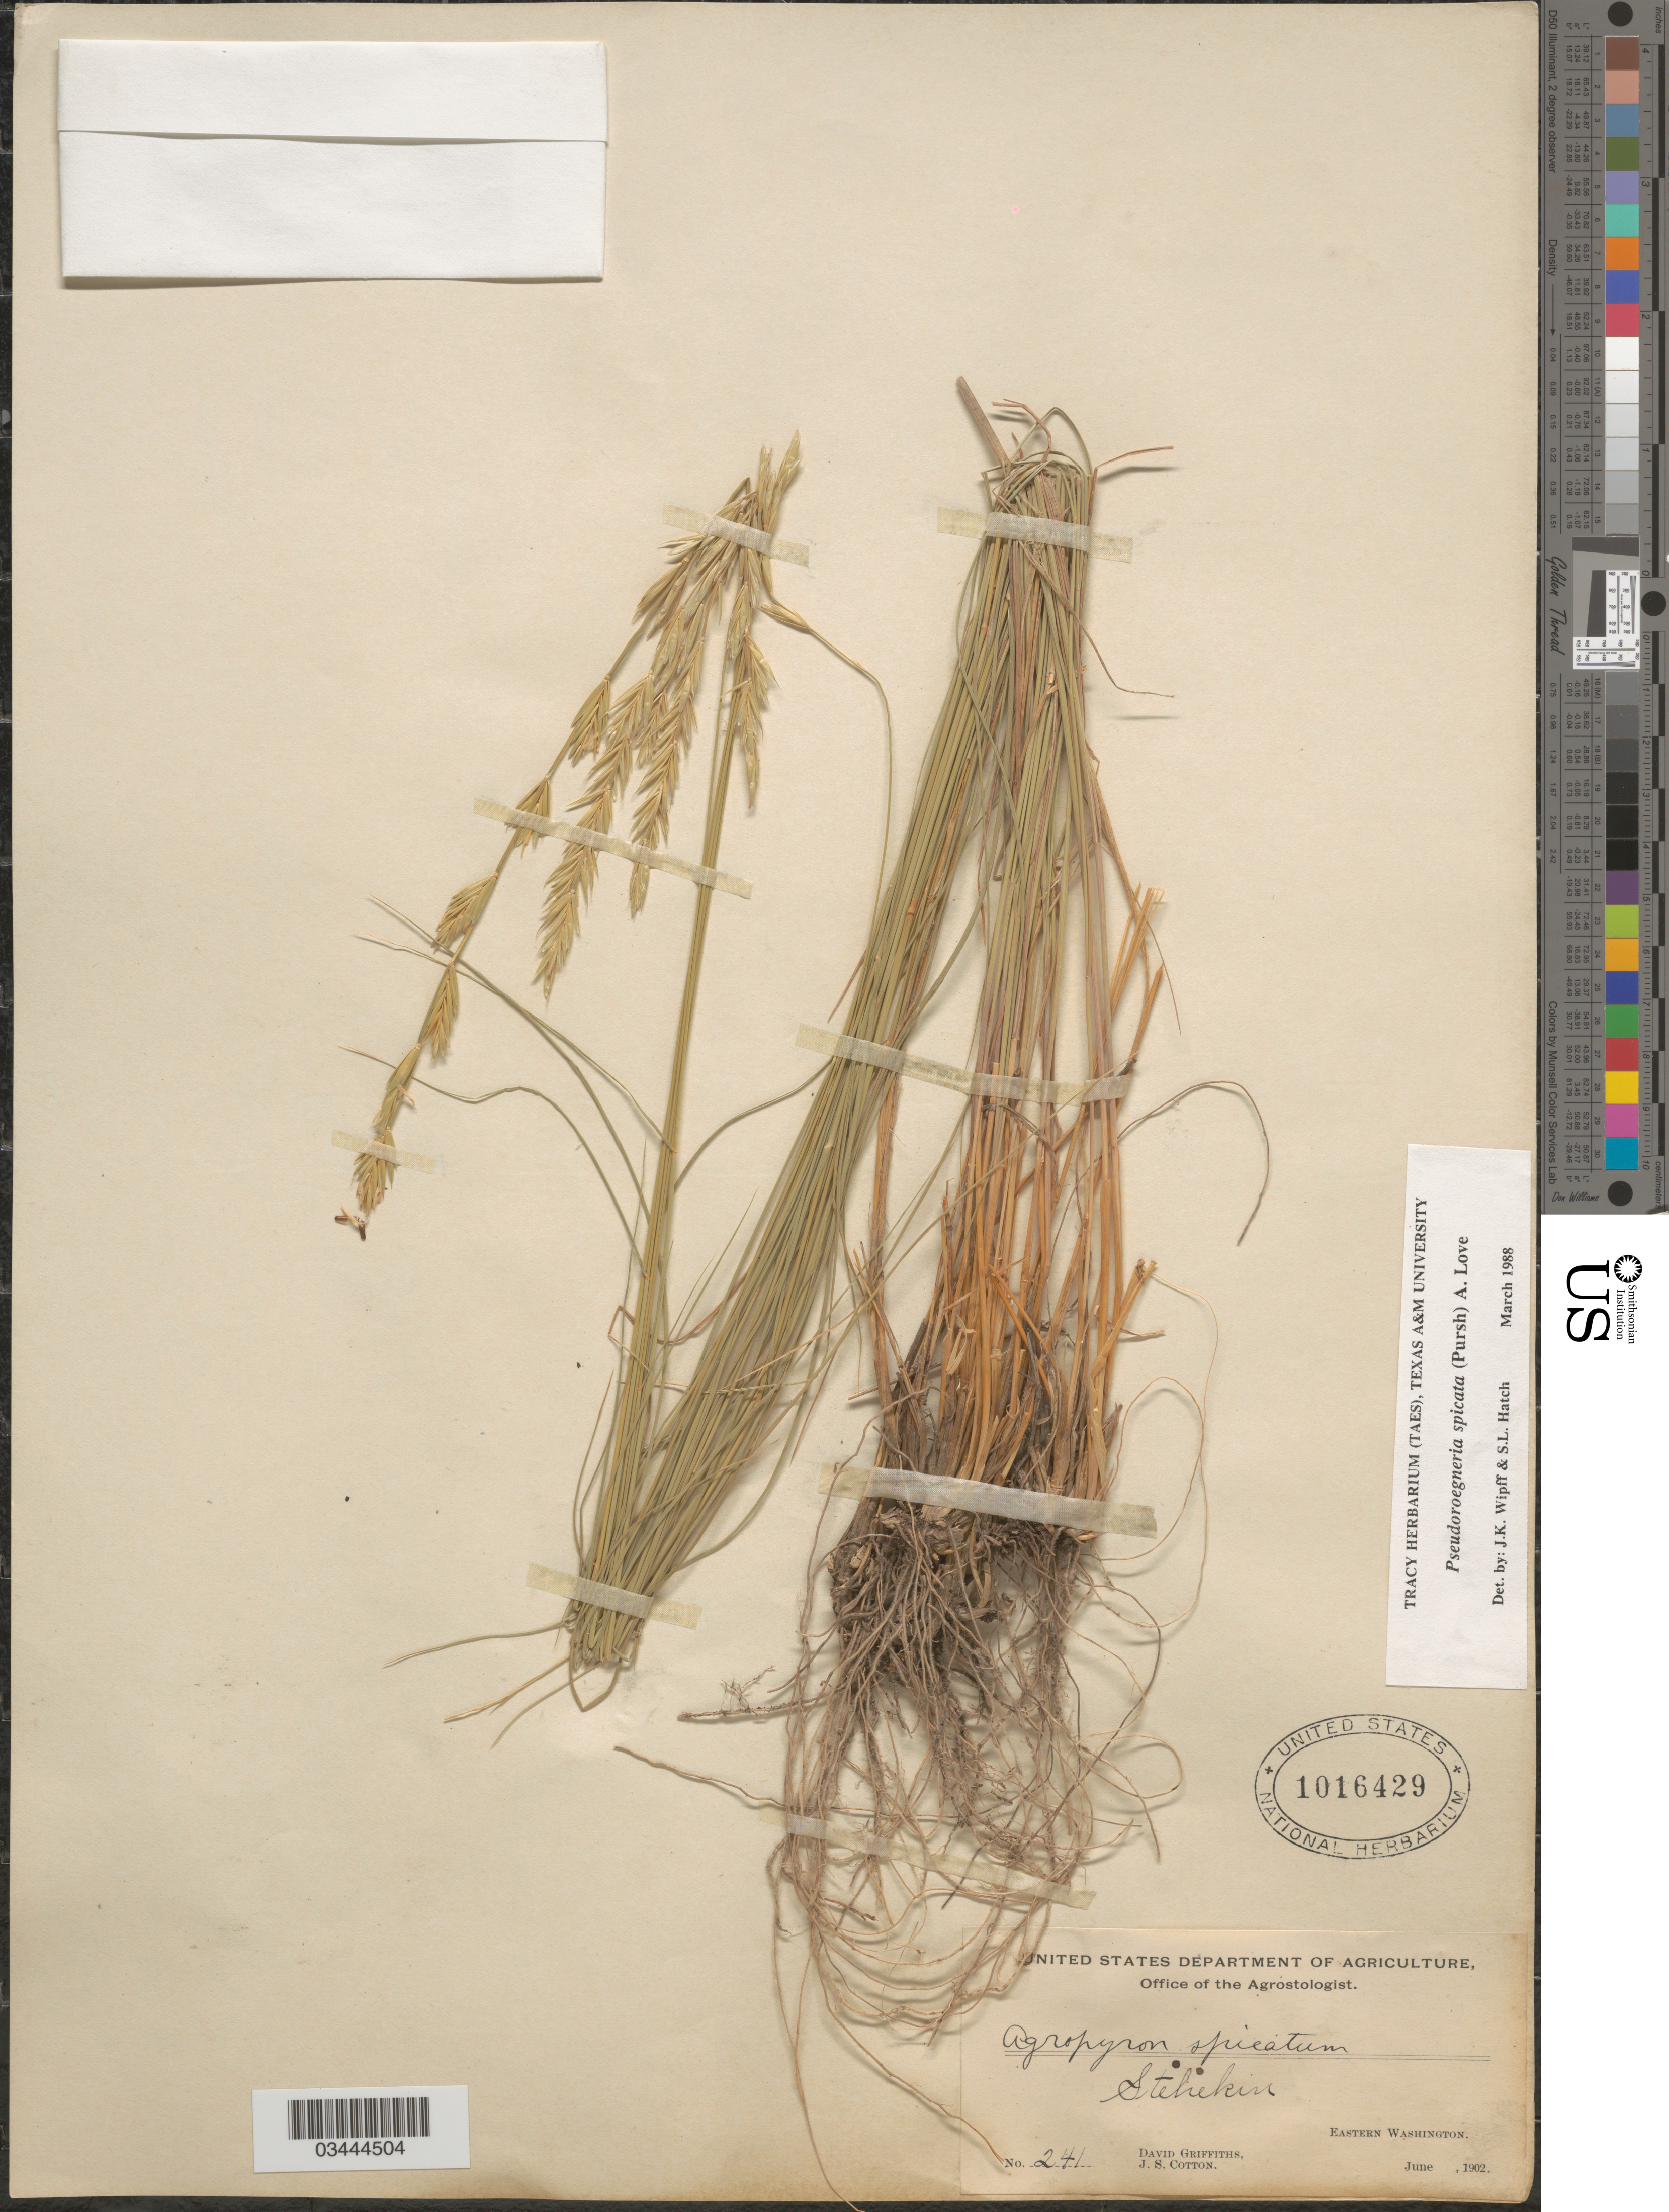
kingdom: Plantae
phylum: Tracheophyta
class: Liliopsida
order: Poales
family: Poaceae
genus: Pseudoroegneria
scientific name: Pseudoroegneria spicata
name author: (Pursh) Á. Löve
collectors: D. Griffiths & J. S. Cotton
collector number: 241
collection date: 1902-06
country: United States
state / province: Washington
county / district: Chelan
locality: Stehekin. Eastern Washington.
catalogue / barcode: US 1016429